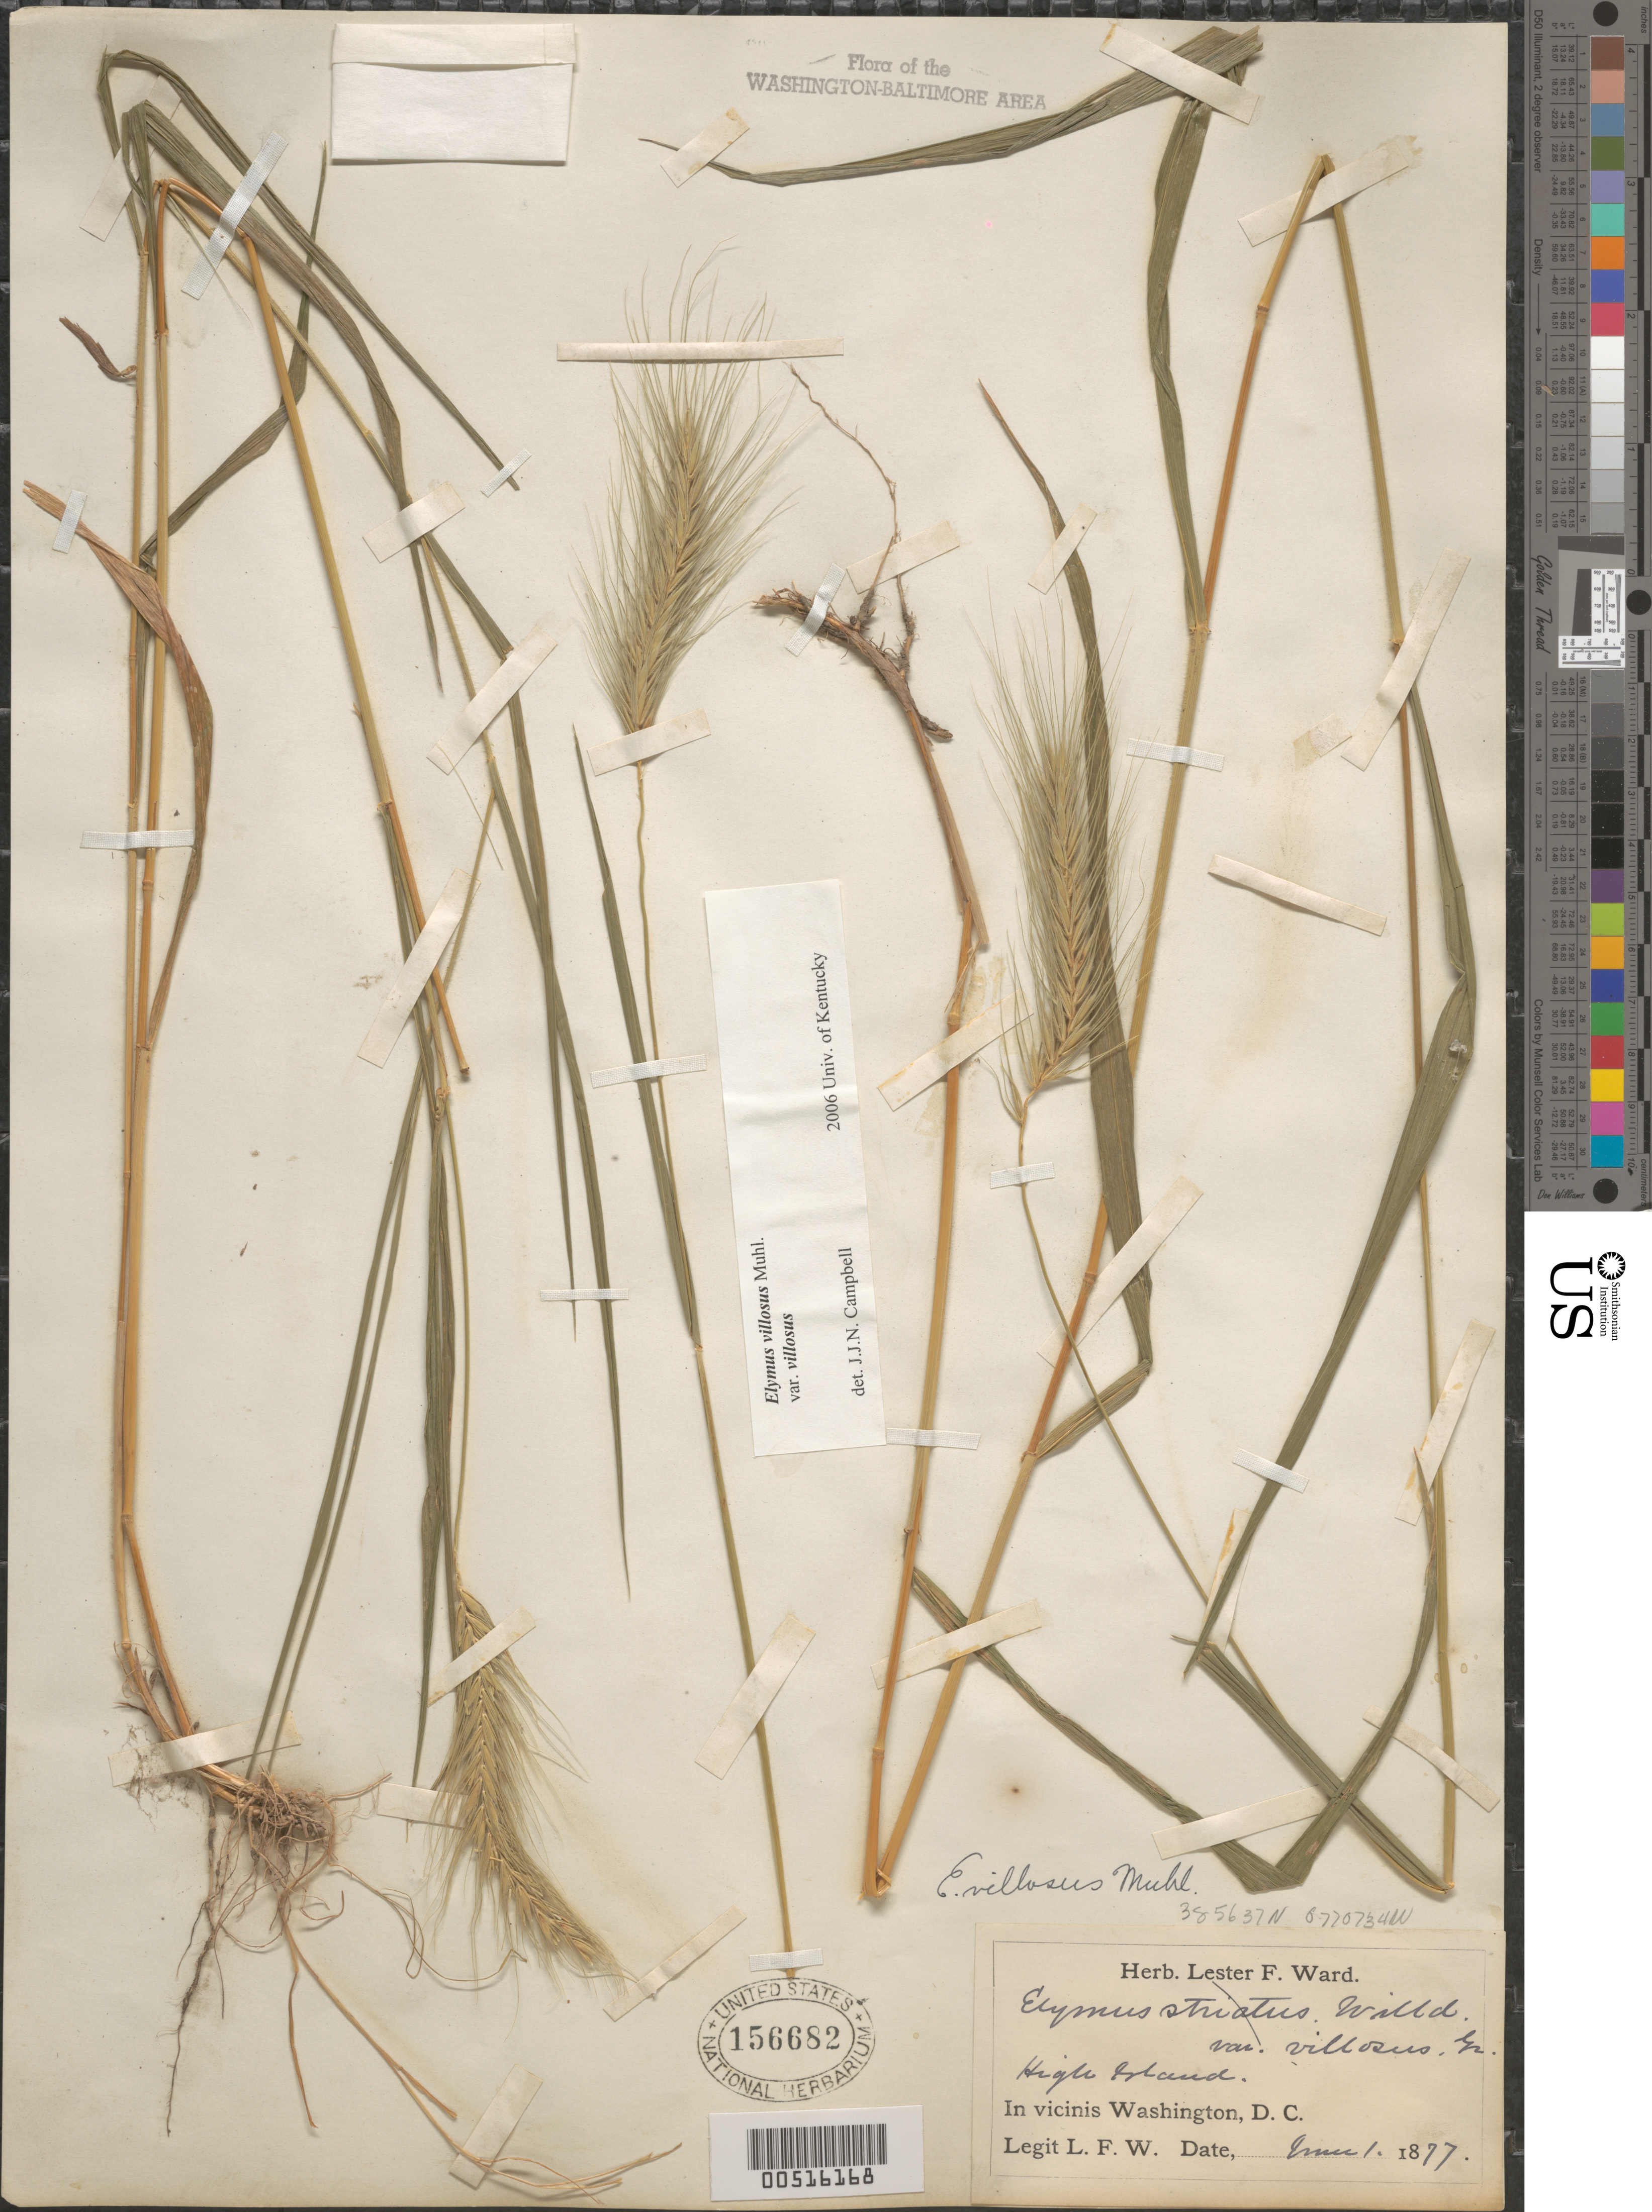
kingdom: Plantae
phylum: Tracheophyta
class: Liliopsida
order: Poales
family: Poaceae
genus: Elymus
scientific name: Elymus villosus var. villosus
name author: Muhl.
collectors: L. F. Ward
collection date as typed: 01 Jun 1877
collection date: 1877-06-01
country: United States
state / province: Maryland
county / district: Montgomery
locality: High Island C. & O. Canal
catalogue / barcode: US 156682